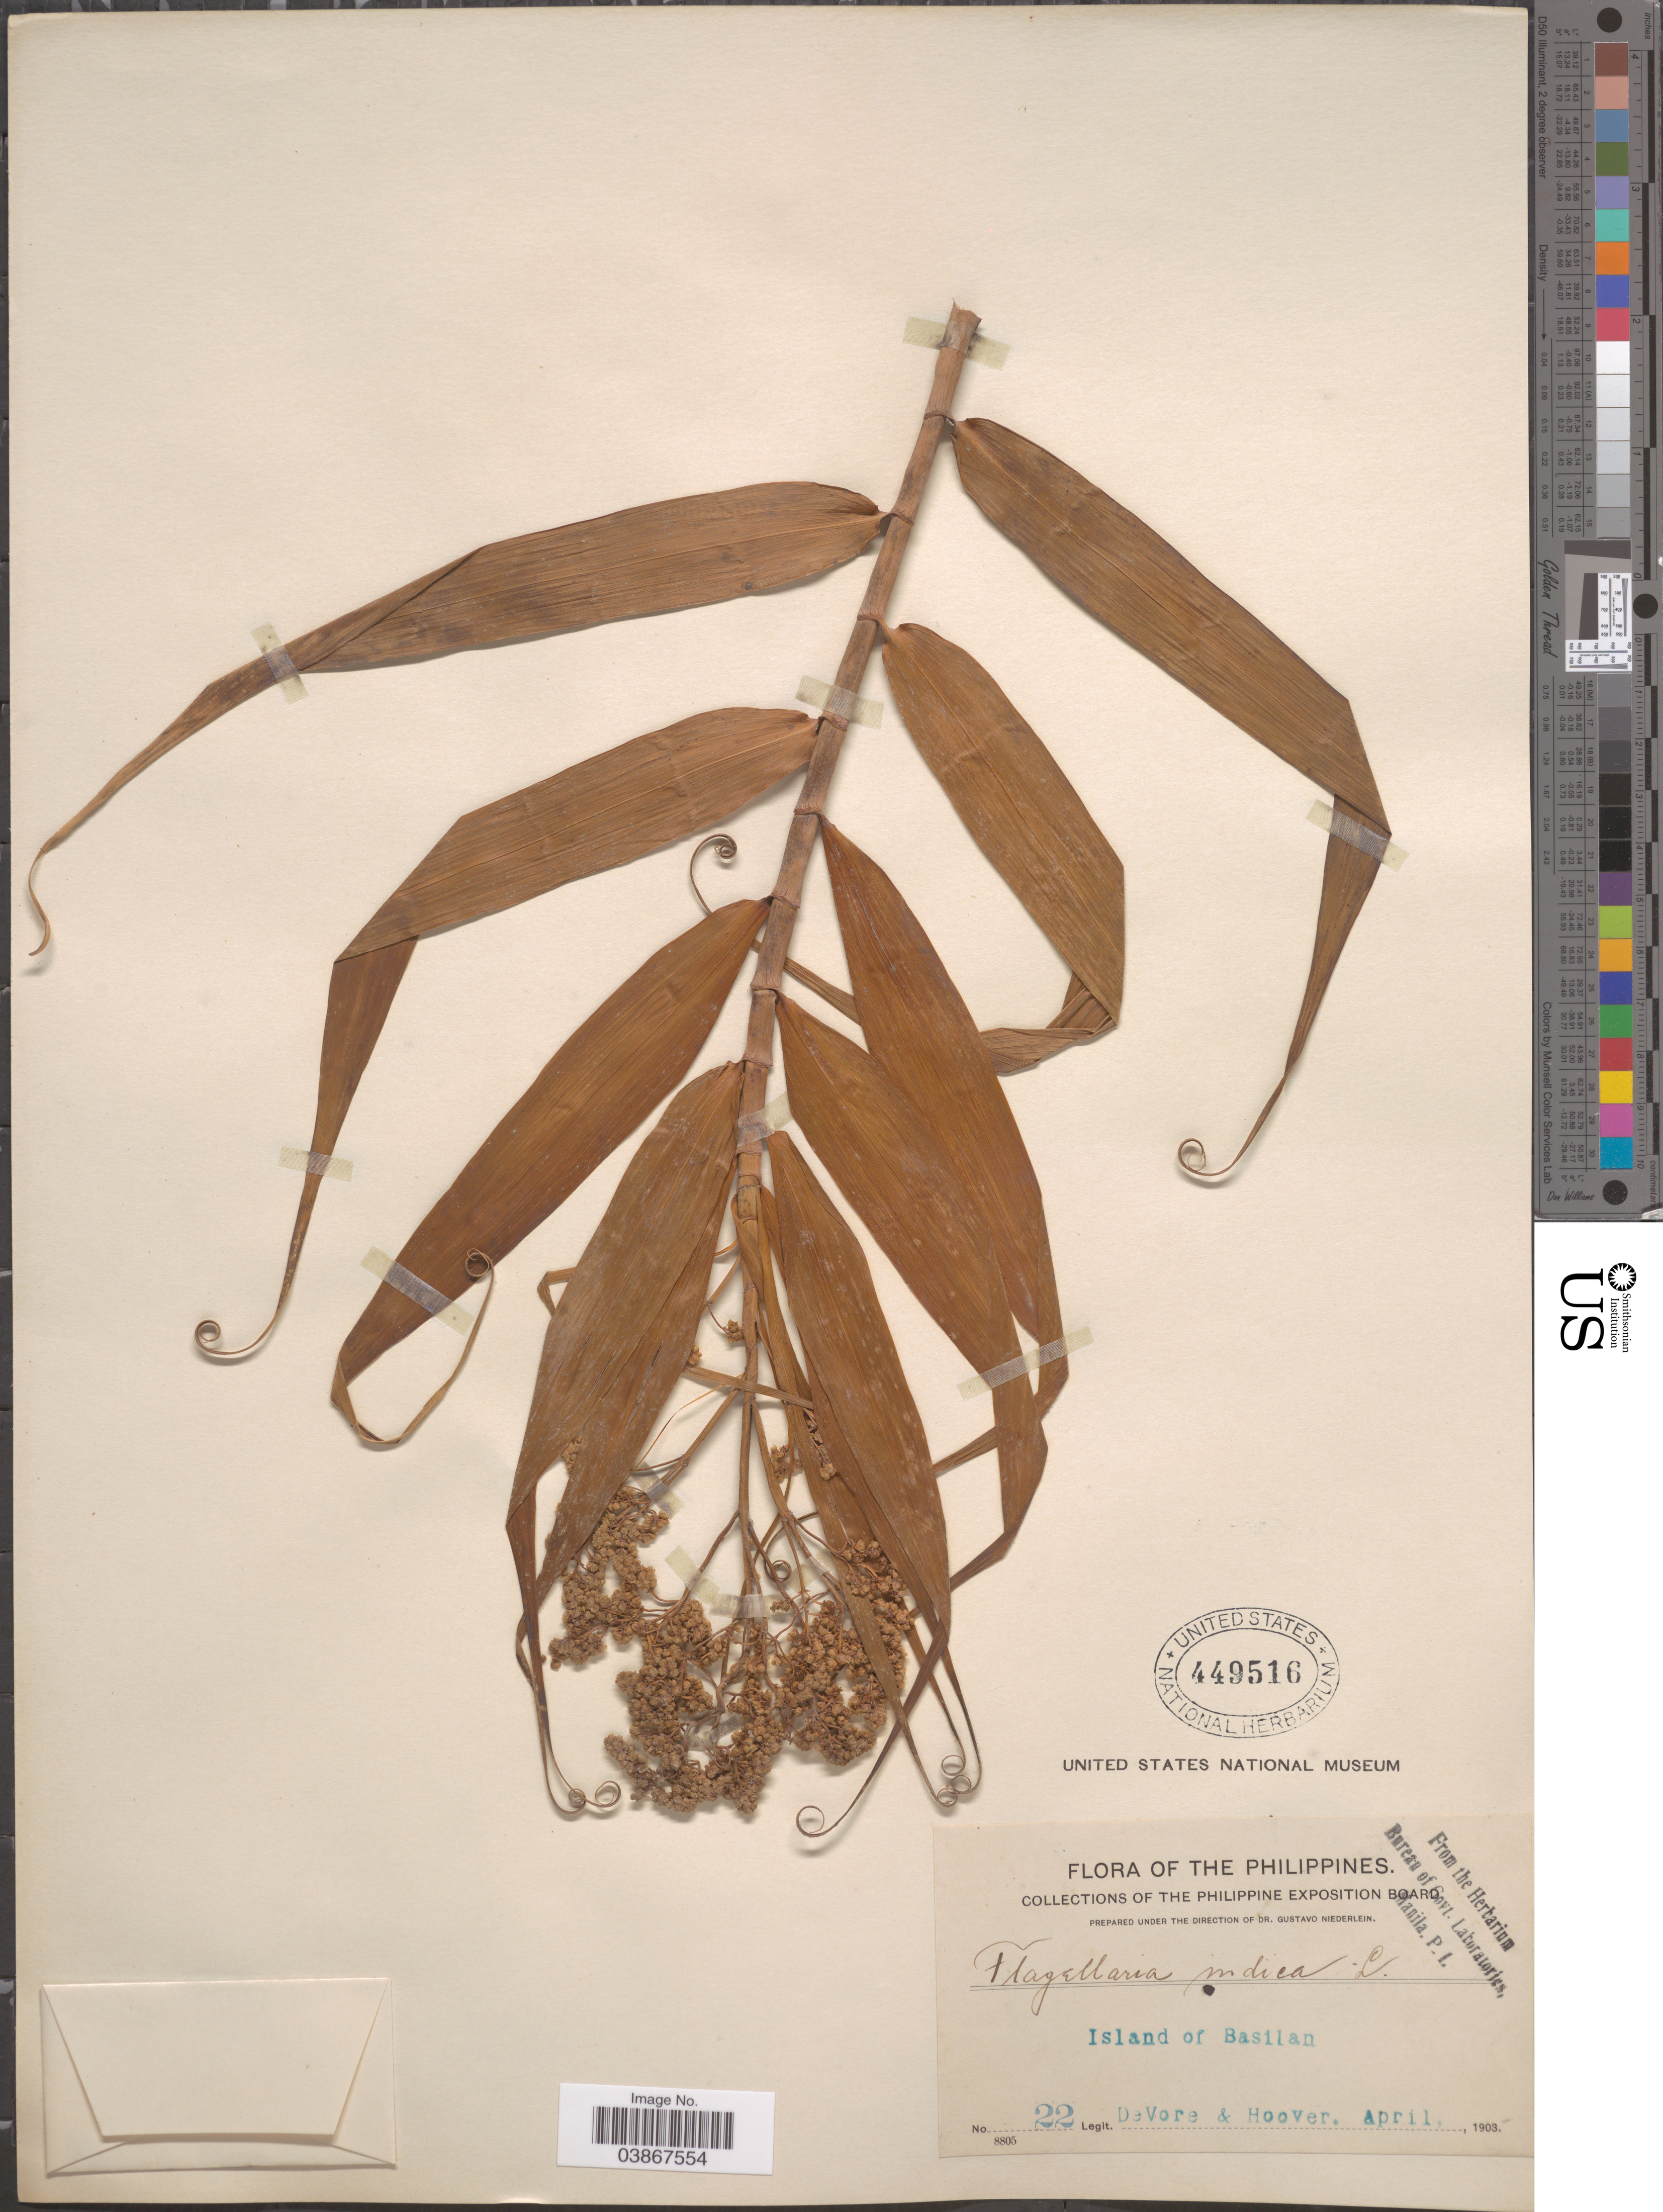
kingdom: Plantae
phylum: Tracheophyta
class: Liliopsida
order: Poales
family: Flagellariaceae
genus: Flagellaria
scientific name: Flagellaria indica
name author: L.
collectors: B. F. DeVore & -- Hoover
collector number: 22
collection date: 1903-04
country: Philippines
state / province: Muslim Mindanao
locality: Island of Basilan.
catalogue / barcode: US 449516